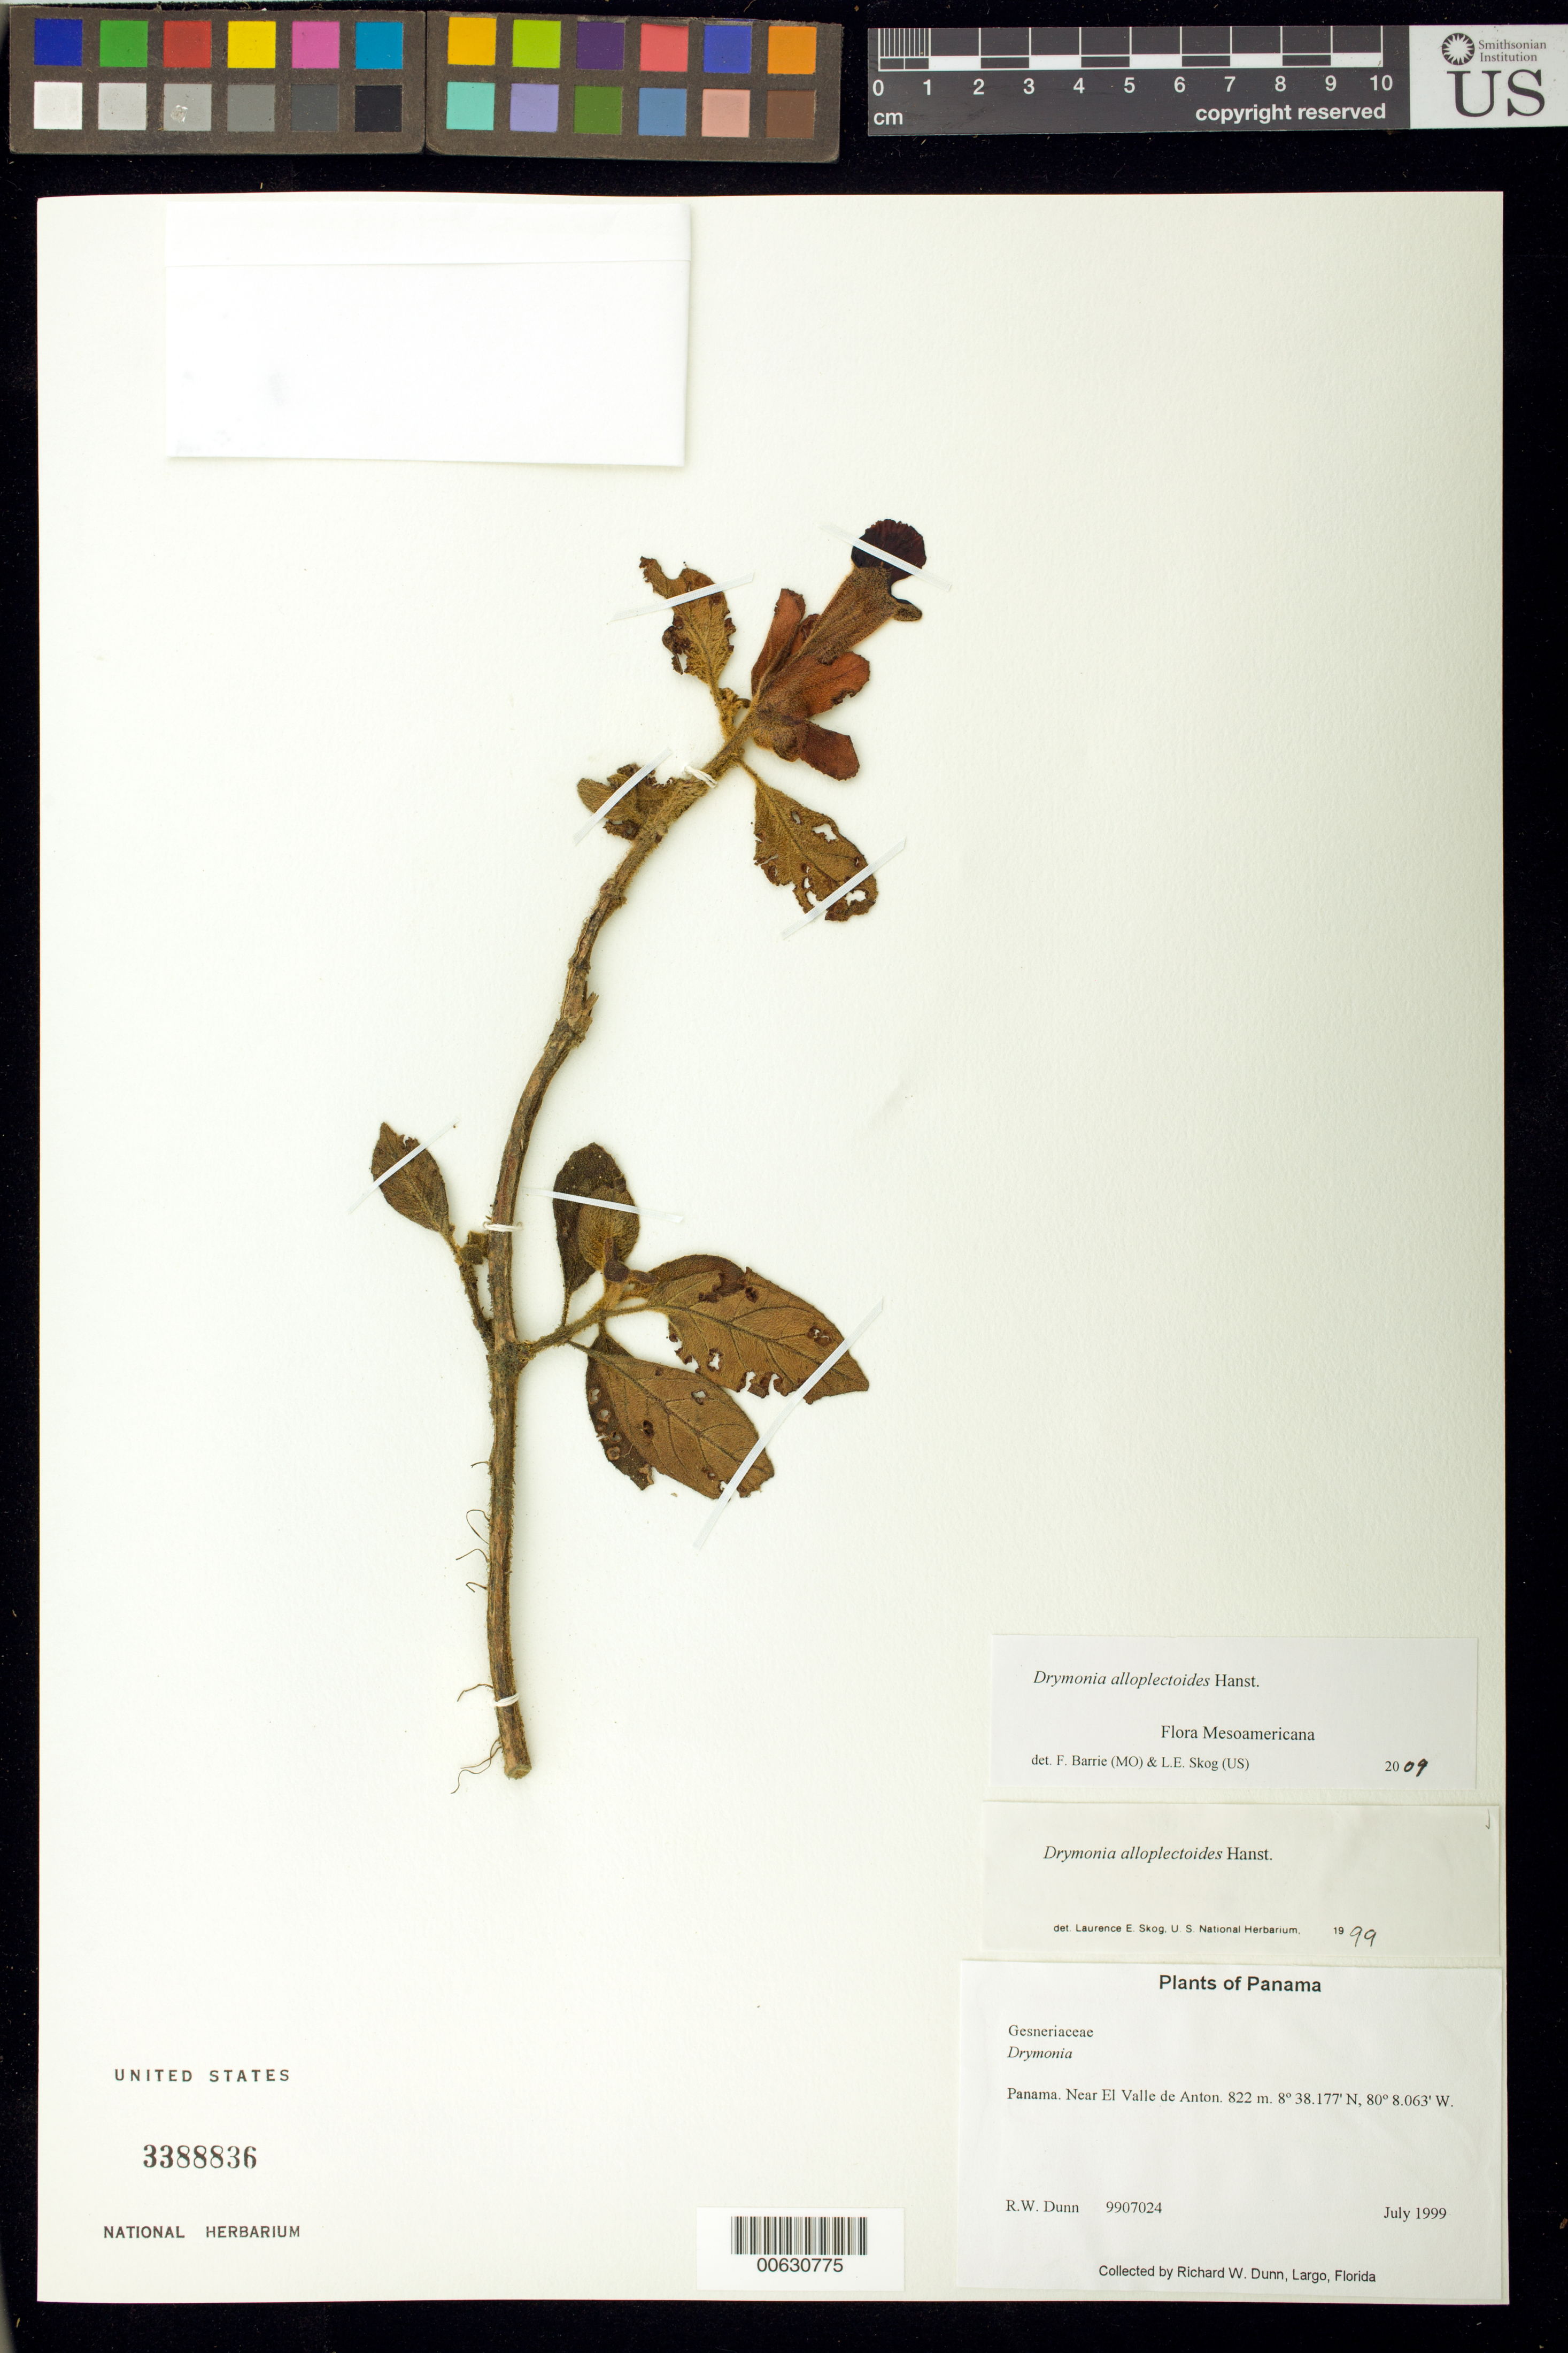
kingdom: Plantae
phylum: Tracheophyta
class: Magnoliopsida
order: Lamiales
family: Gesneriaceae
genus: Drymonia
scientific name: Drymonia alloplectoides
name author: Hanst.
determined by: Skog, Laurence E.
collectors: R. Dunn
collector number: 9907024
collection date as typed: Jul 1999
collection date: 1999-07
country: Panama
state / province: Coclé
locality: Near El Valle de Anton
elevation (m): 822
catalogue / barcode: US 3388836